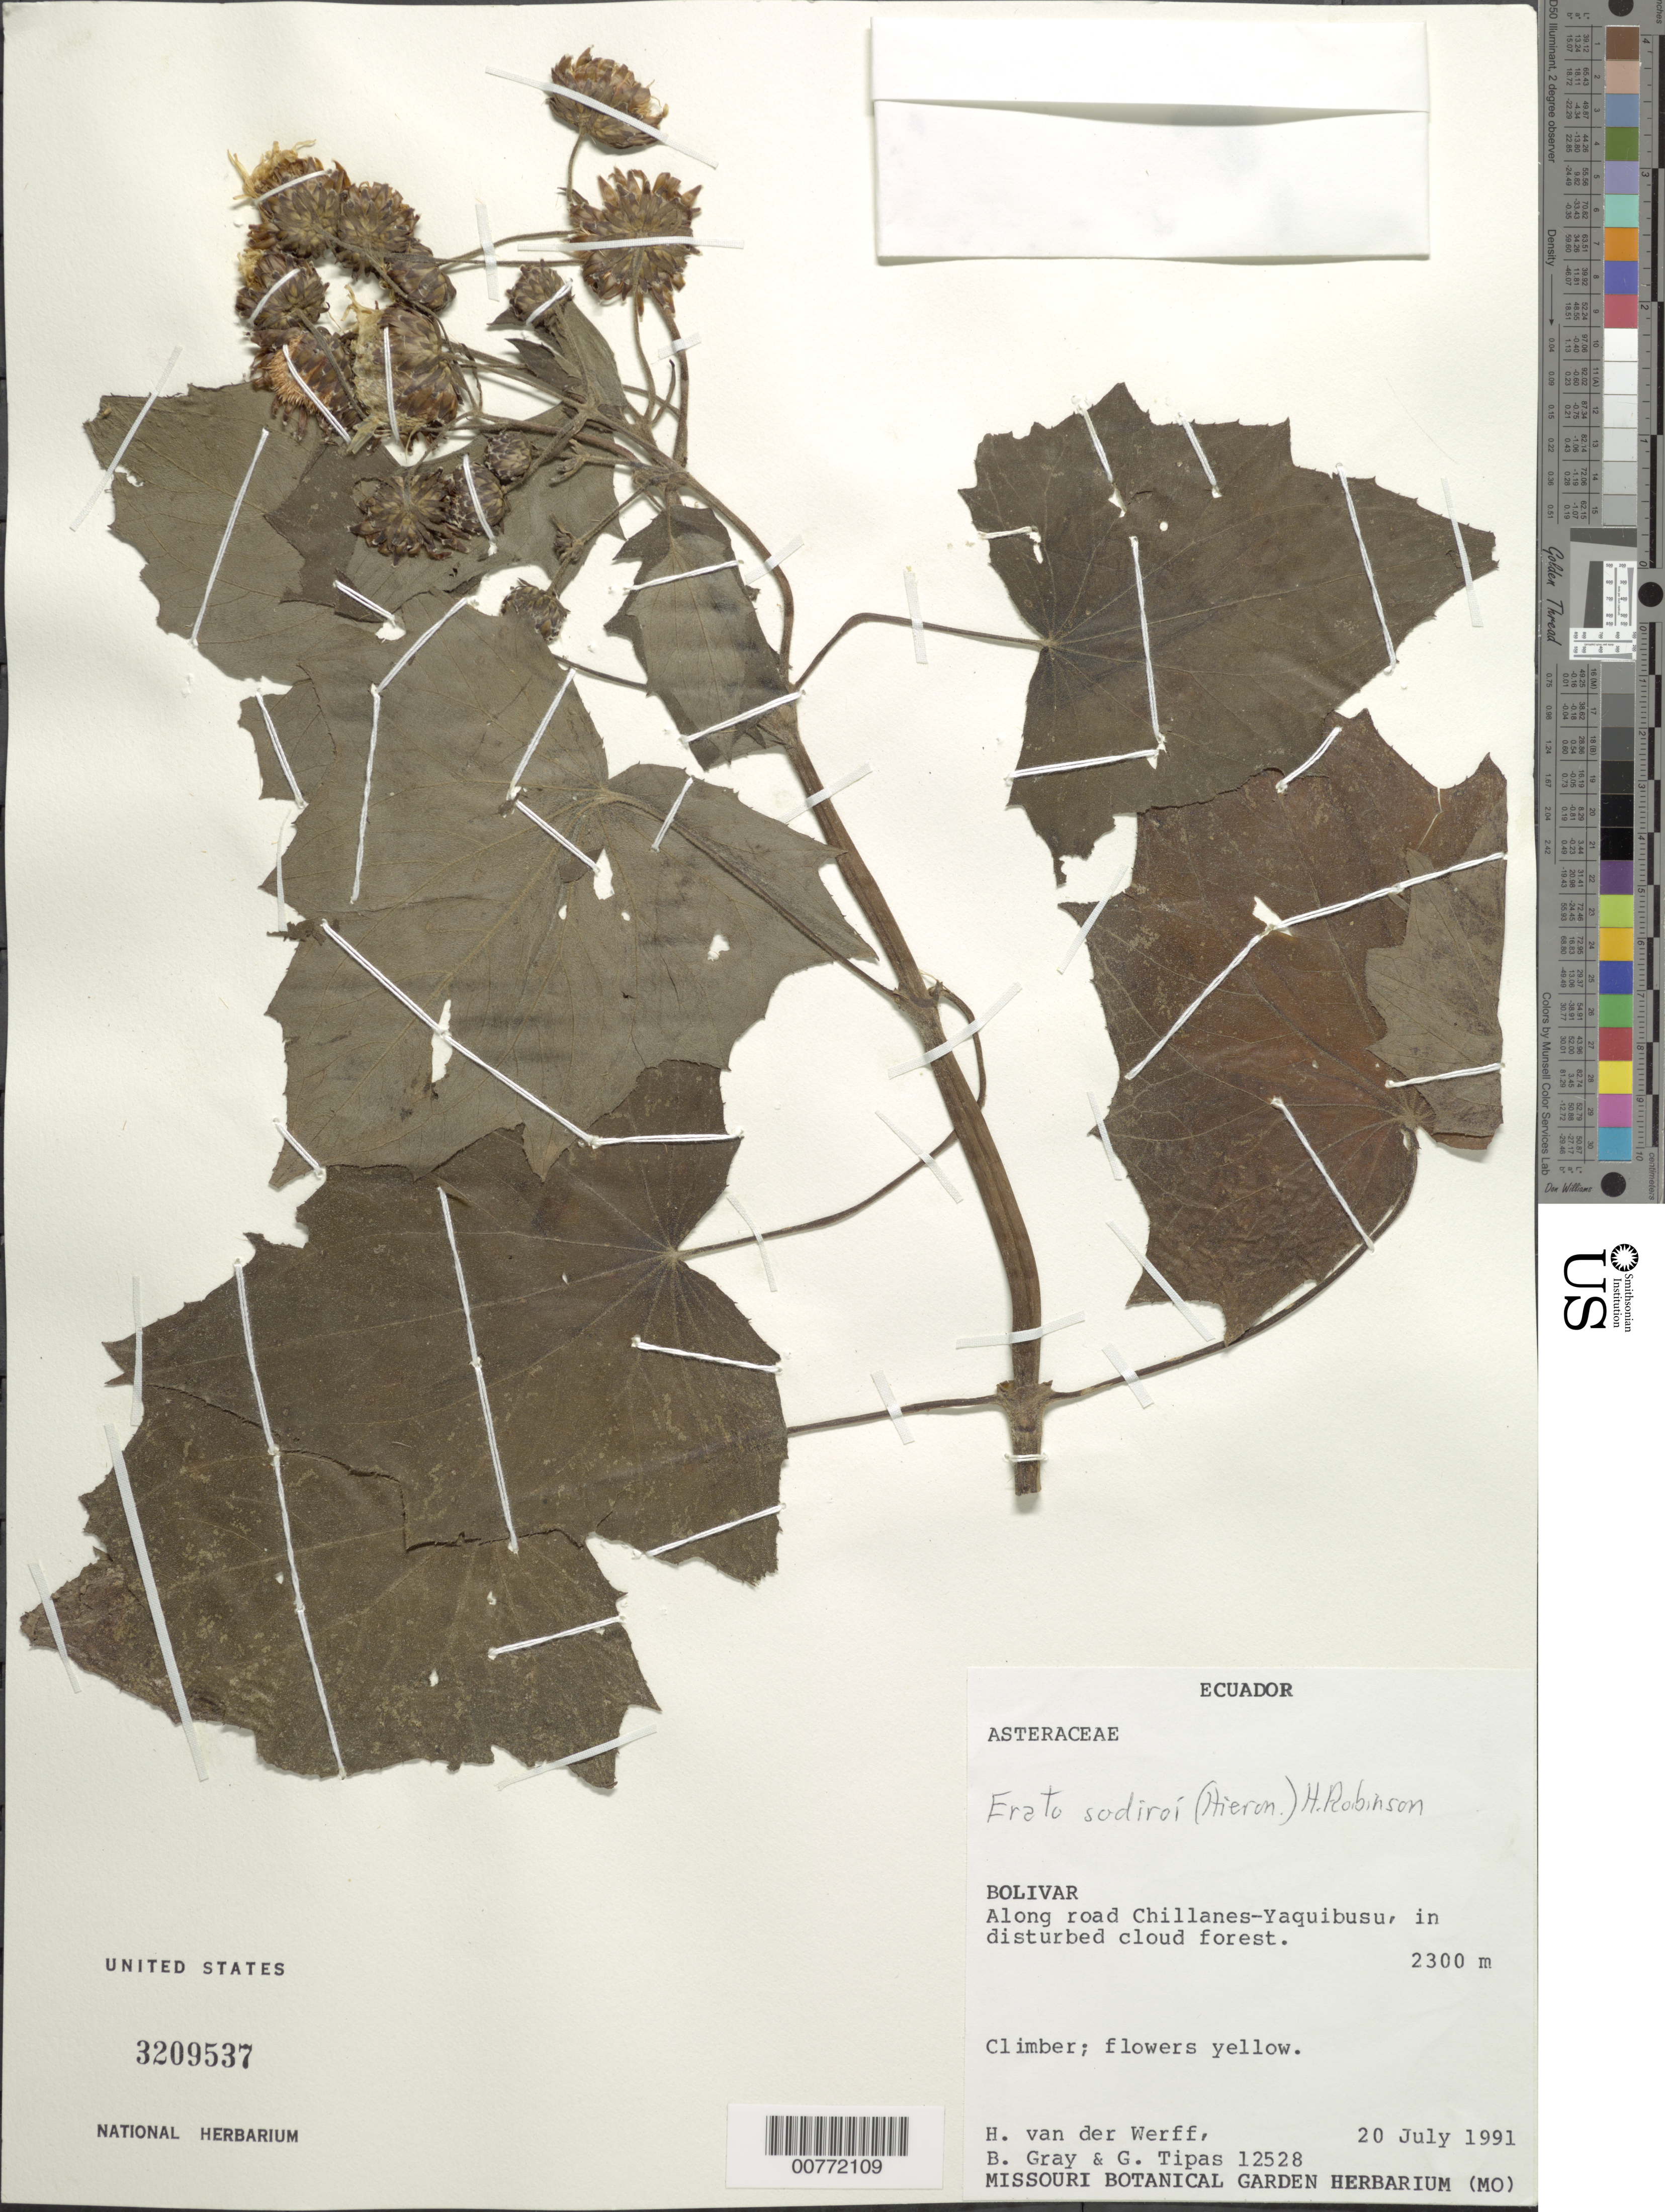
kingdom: Plantae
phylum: Tracheophyta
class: Magnoliopsida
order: Asterales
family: Asteraceae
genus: Erato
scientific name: Erato sodiroi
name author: (Hieron.) H. Rob.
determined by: Robinson, Harold E., (US)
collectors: H. van der Werff, B. Gray & G. Tipas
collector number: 12528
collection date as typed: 20 July 1991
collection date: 1991-07-20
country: Ecuador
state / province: Bolívar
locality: Chillanes to Yaquibusu road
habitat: Disturbed cloud forest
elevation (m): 2300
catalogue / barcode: US 3209537